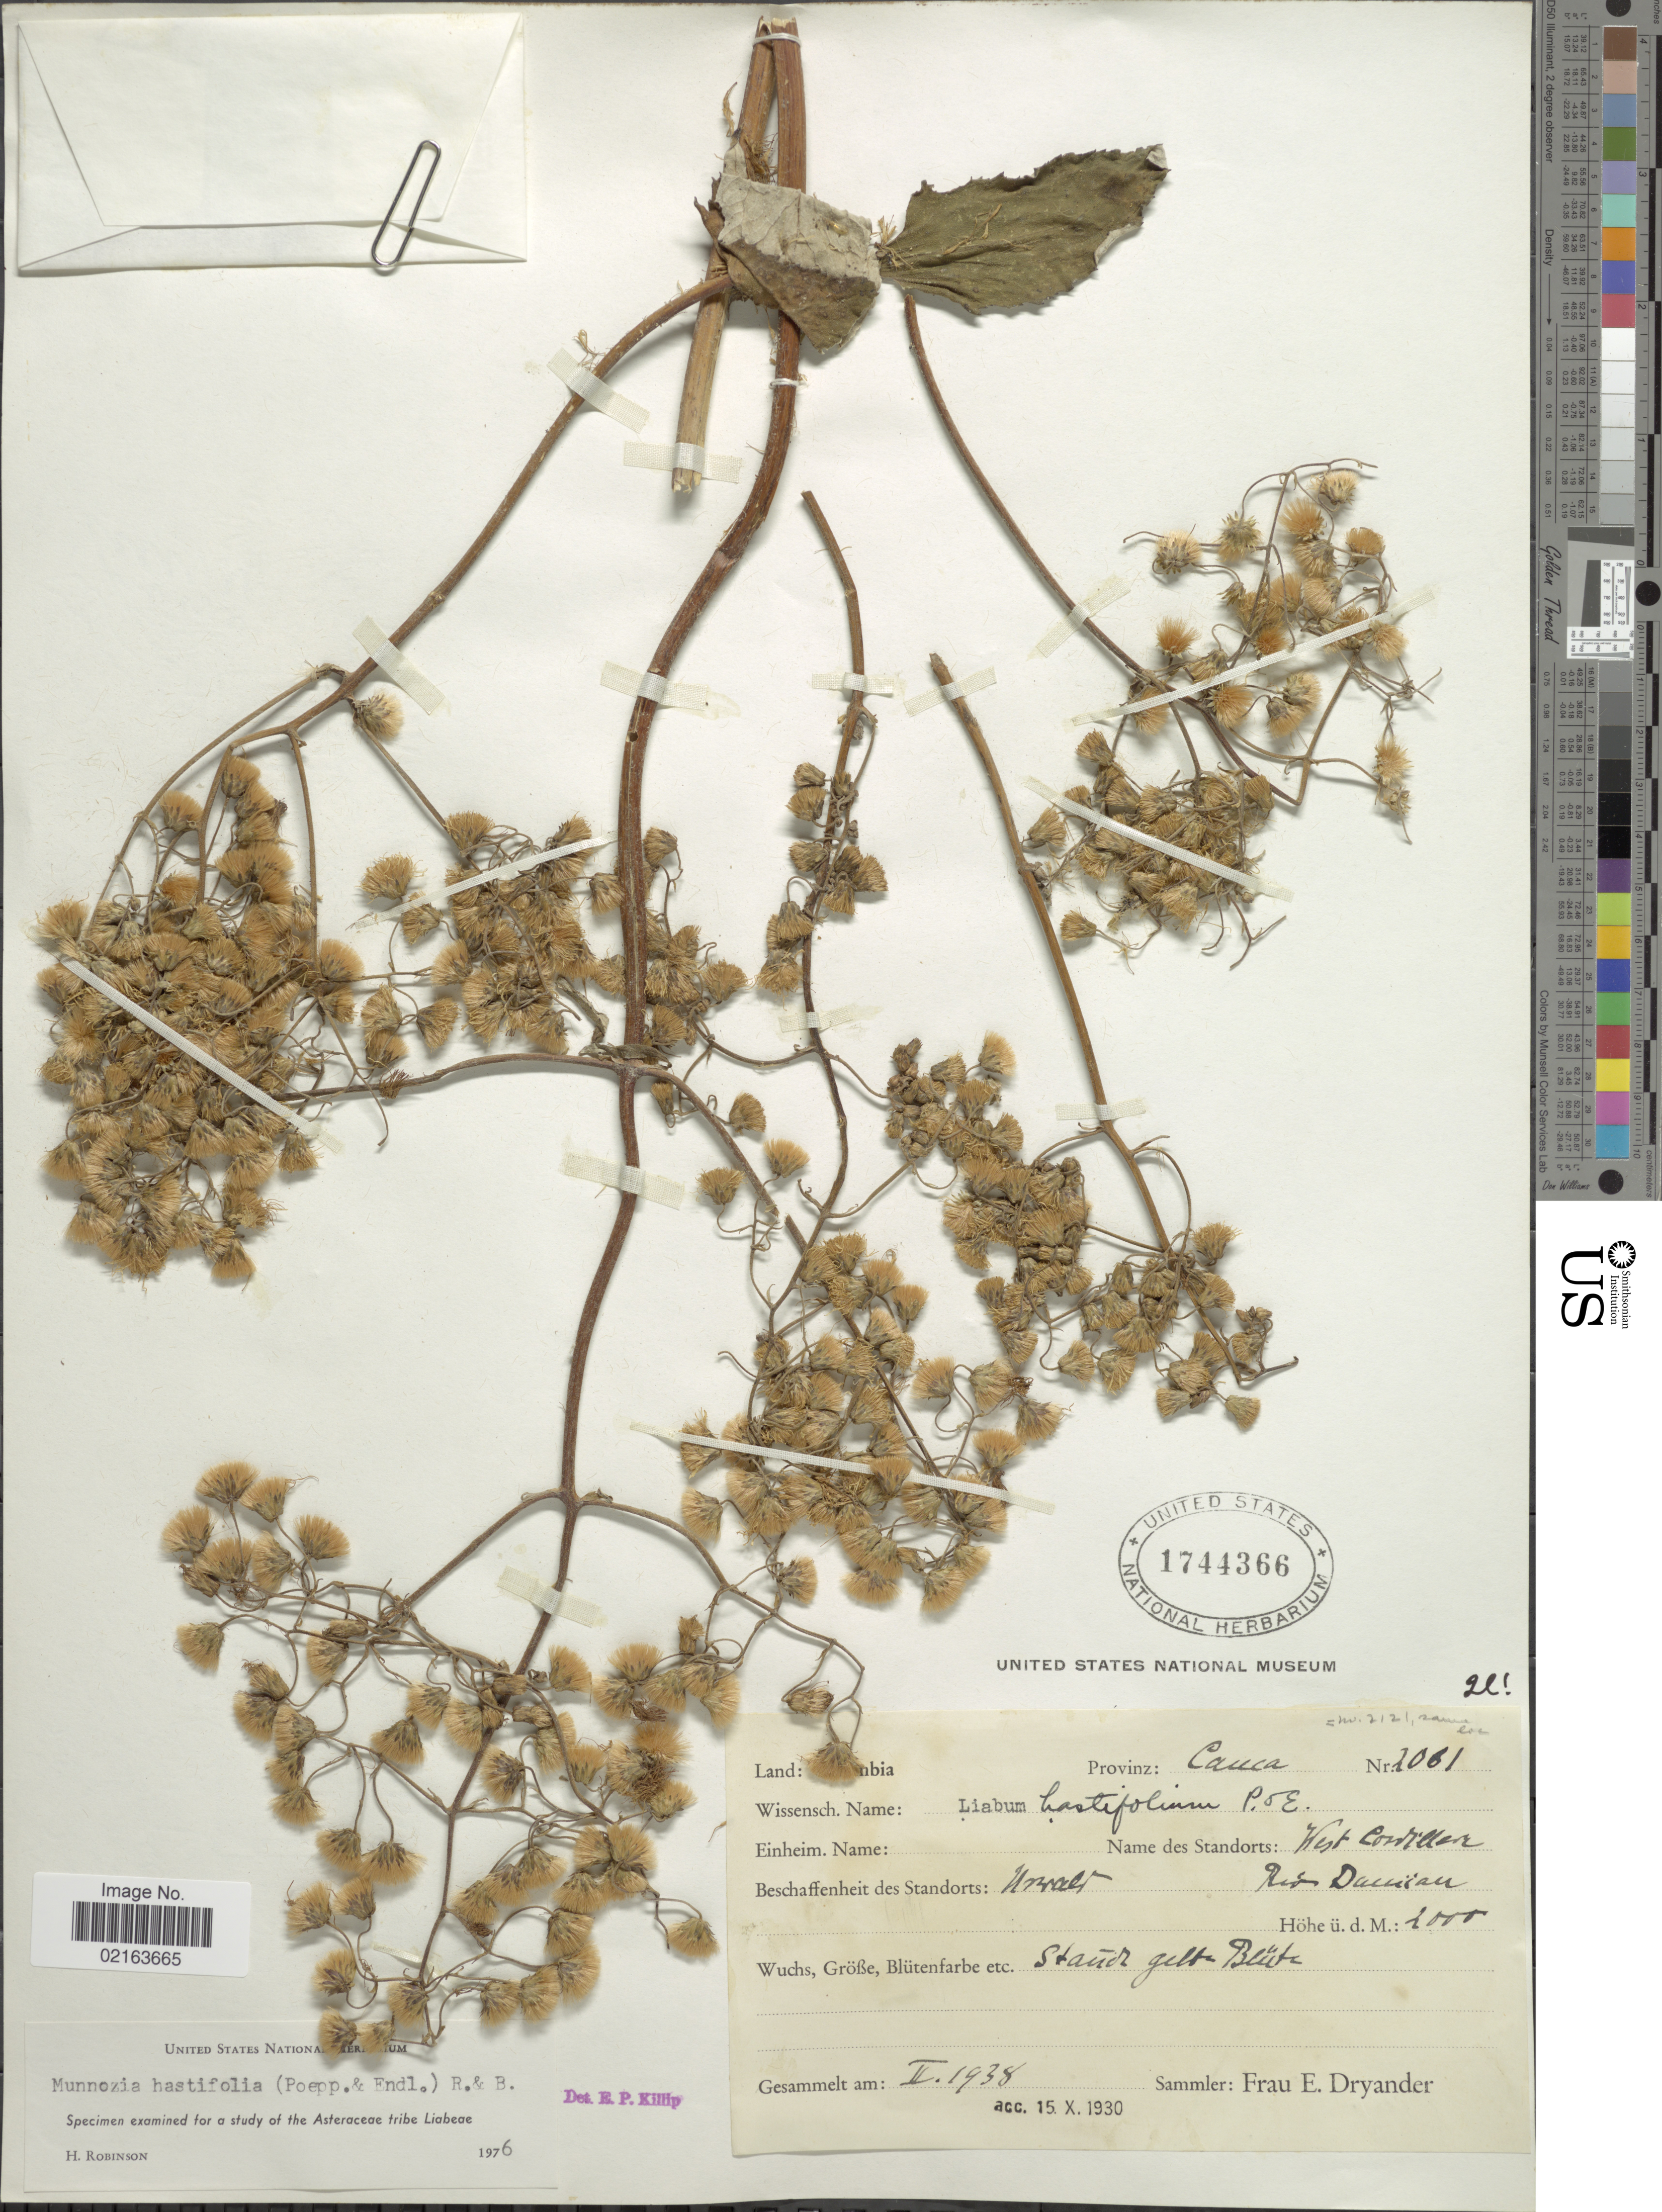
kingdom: Plantae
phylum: Tracheophyta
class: Magnoliopsida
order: Asterales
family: Asteraceae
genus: Munnozia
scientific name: Munnozia hastifolia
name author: (Poepp.) H. Rob. & Brettell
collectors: F. Dryander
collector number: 2061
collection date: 1938-02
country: Colombia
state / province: Cauca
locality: Provinz: Cauca. West Cordillera. Urwald, Rio Damian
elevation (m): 2000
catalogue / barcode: US 1744366